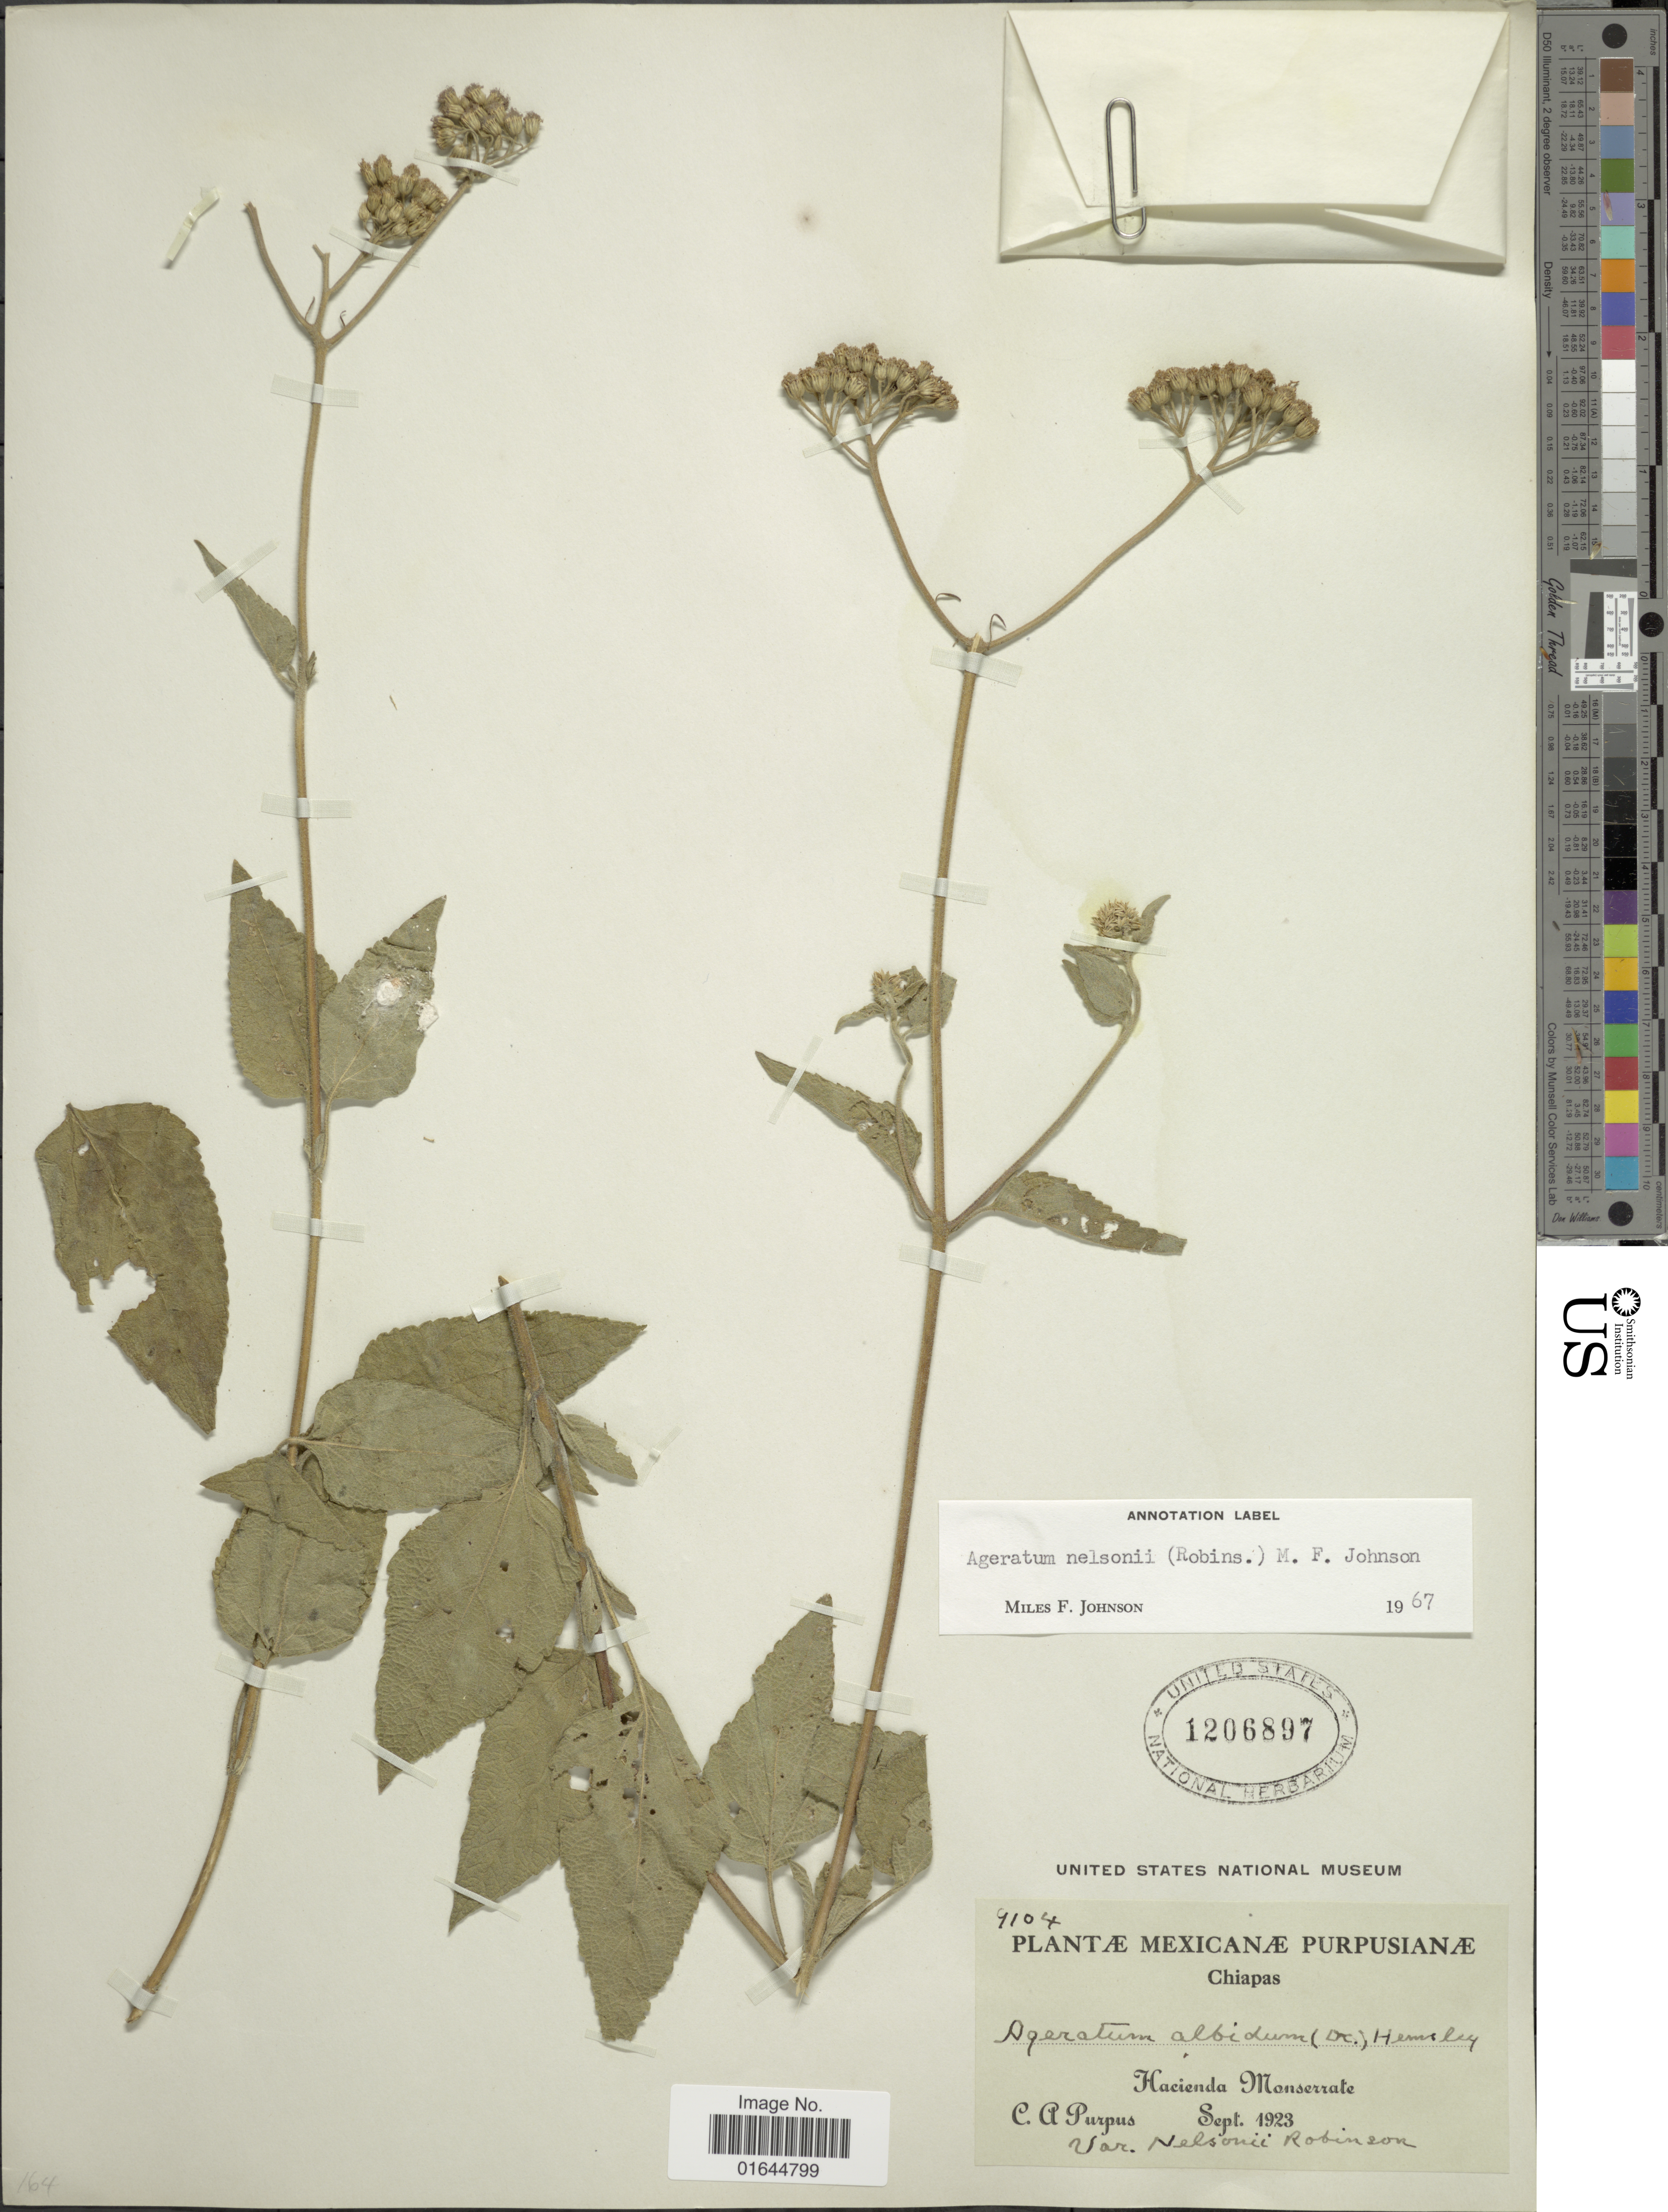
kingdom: Plantae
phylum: Tracheophyta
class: Magnoliopsida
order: Asterales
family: Asteraceae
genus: Ageratum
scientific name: Ageratum elassocarpum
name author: S.F. Blake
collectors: C. A. Purpus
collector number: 9104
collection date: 1923-09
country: Mexico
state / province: Chiapas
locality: Mexicanæ, Chiapas, Hacienda Monserrate.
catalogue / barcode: US 1206897